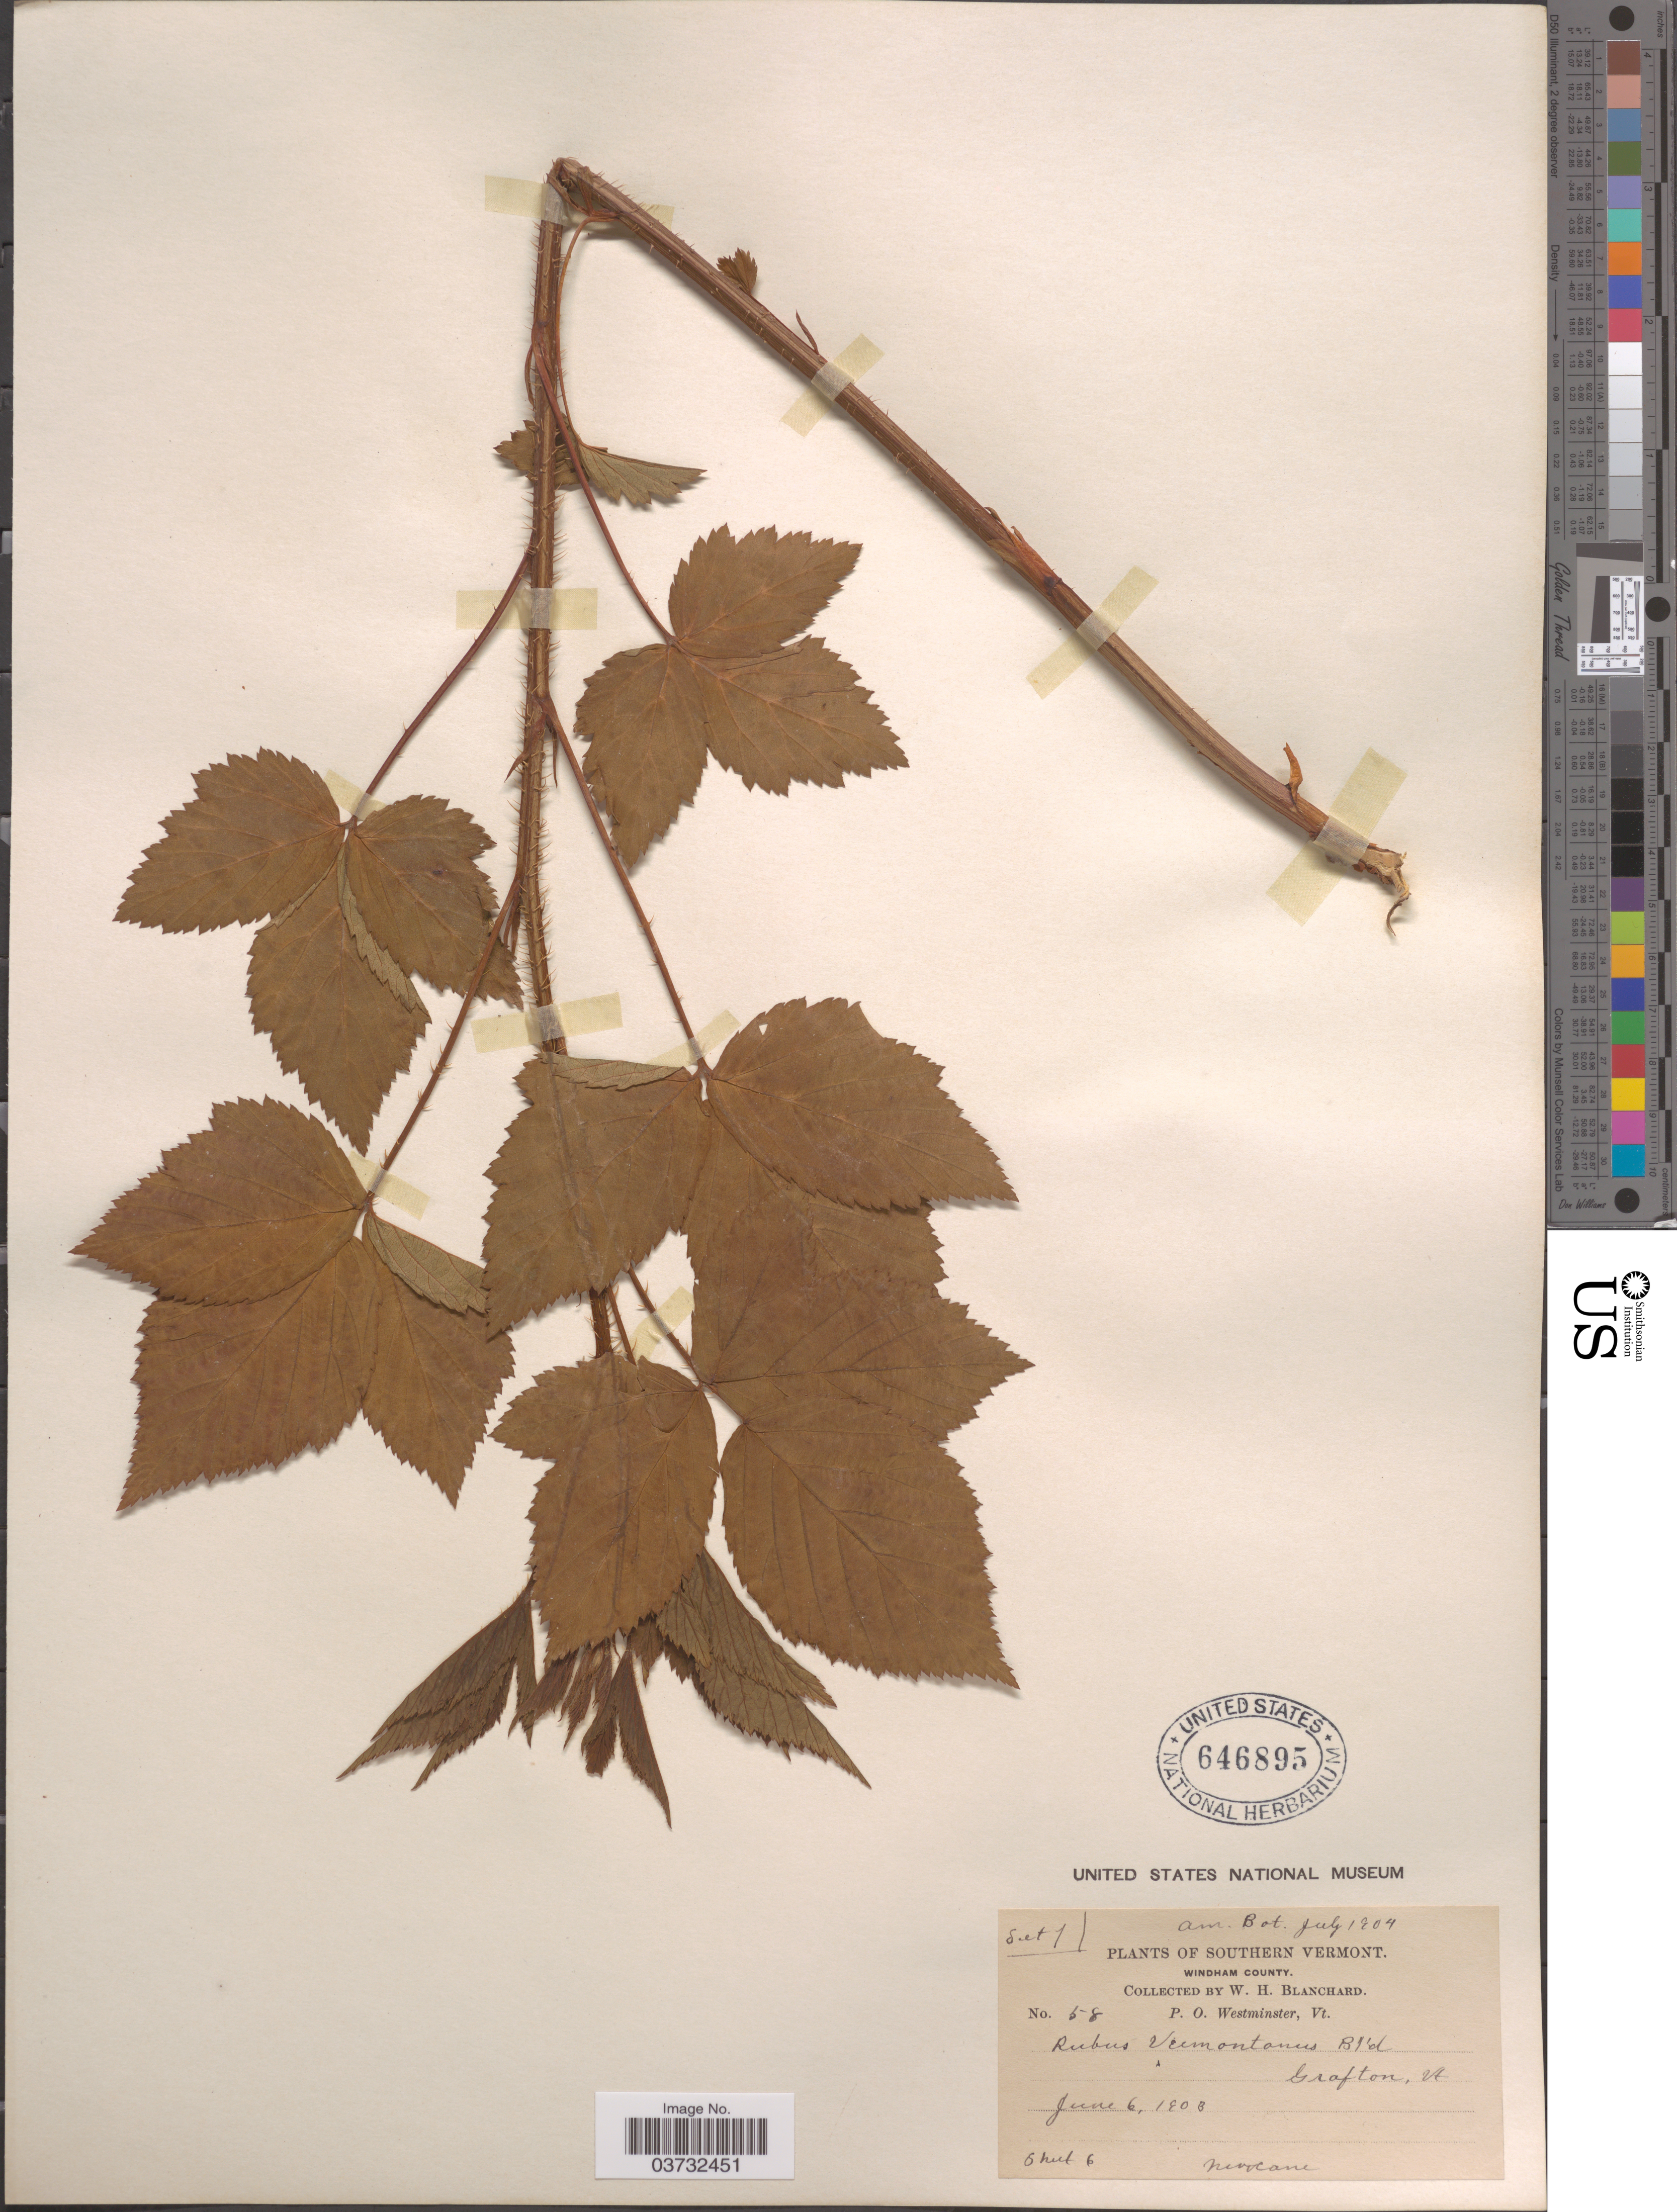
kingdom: Plantae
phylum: Tracheophyta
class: Magnoliopsida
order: Rosales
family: Rosaceae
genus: Rubus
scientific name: Rubus vermontanus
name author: Blanch.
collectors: W. H. Blanchard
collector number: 58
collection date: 1903-06-06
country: United States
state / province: Vermont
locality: Southern Vermont. Windham County. Grafton.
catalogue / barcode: US 646895